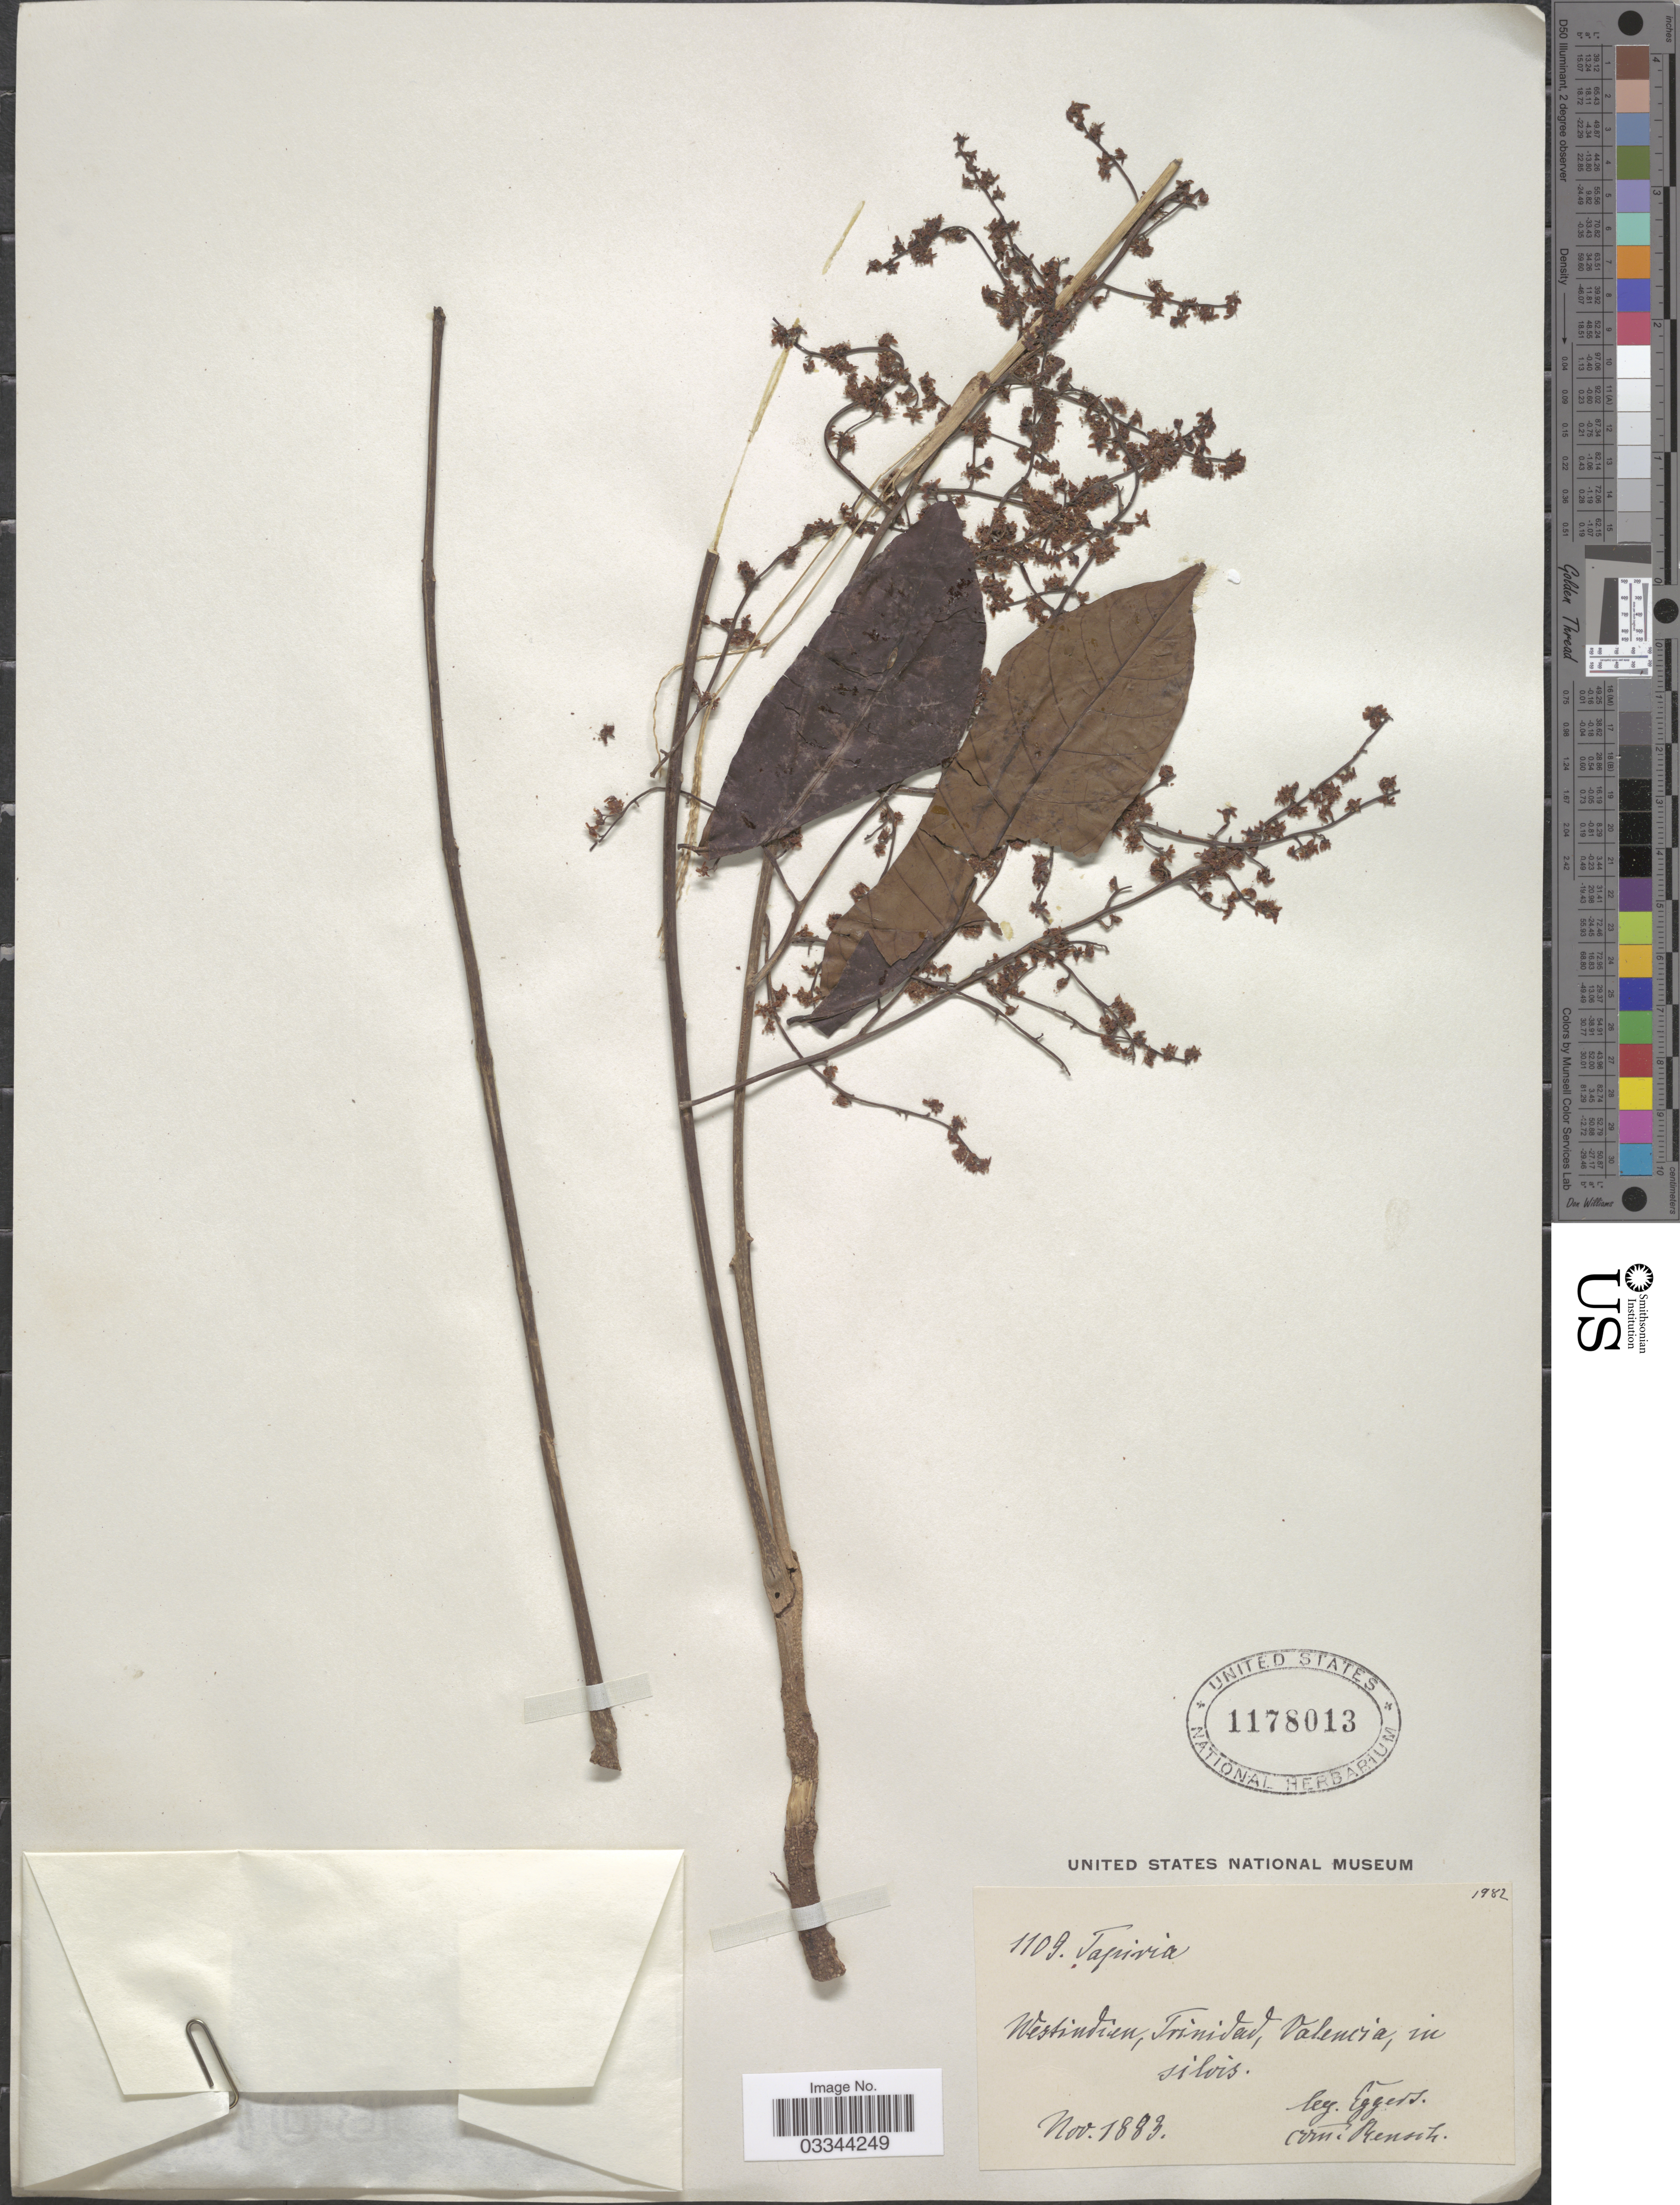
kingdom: Plantae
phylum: Tracheophyta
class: Magnoliopsida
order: Sapindales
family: Anacardiaceae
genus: Tapirira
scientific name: Tapirira guianensis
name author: Aubl.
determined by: Mitchell, John D.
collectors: -. Eggers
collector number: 1109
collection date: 1883-11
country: Trinidad and Tobago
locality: Westindien, Trinidad, Valencia, in silvis.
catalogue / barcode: US 1178013